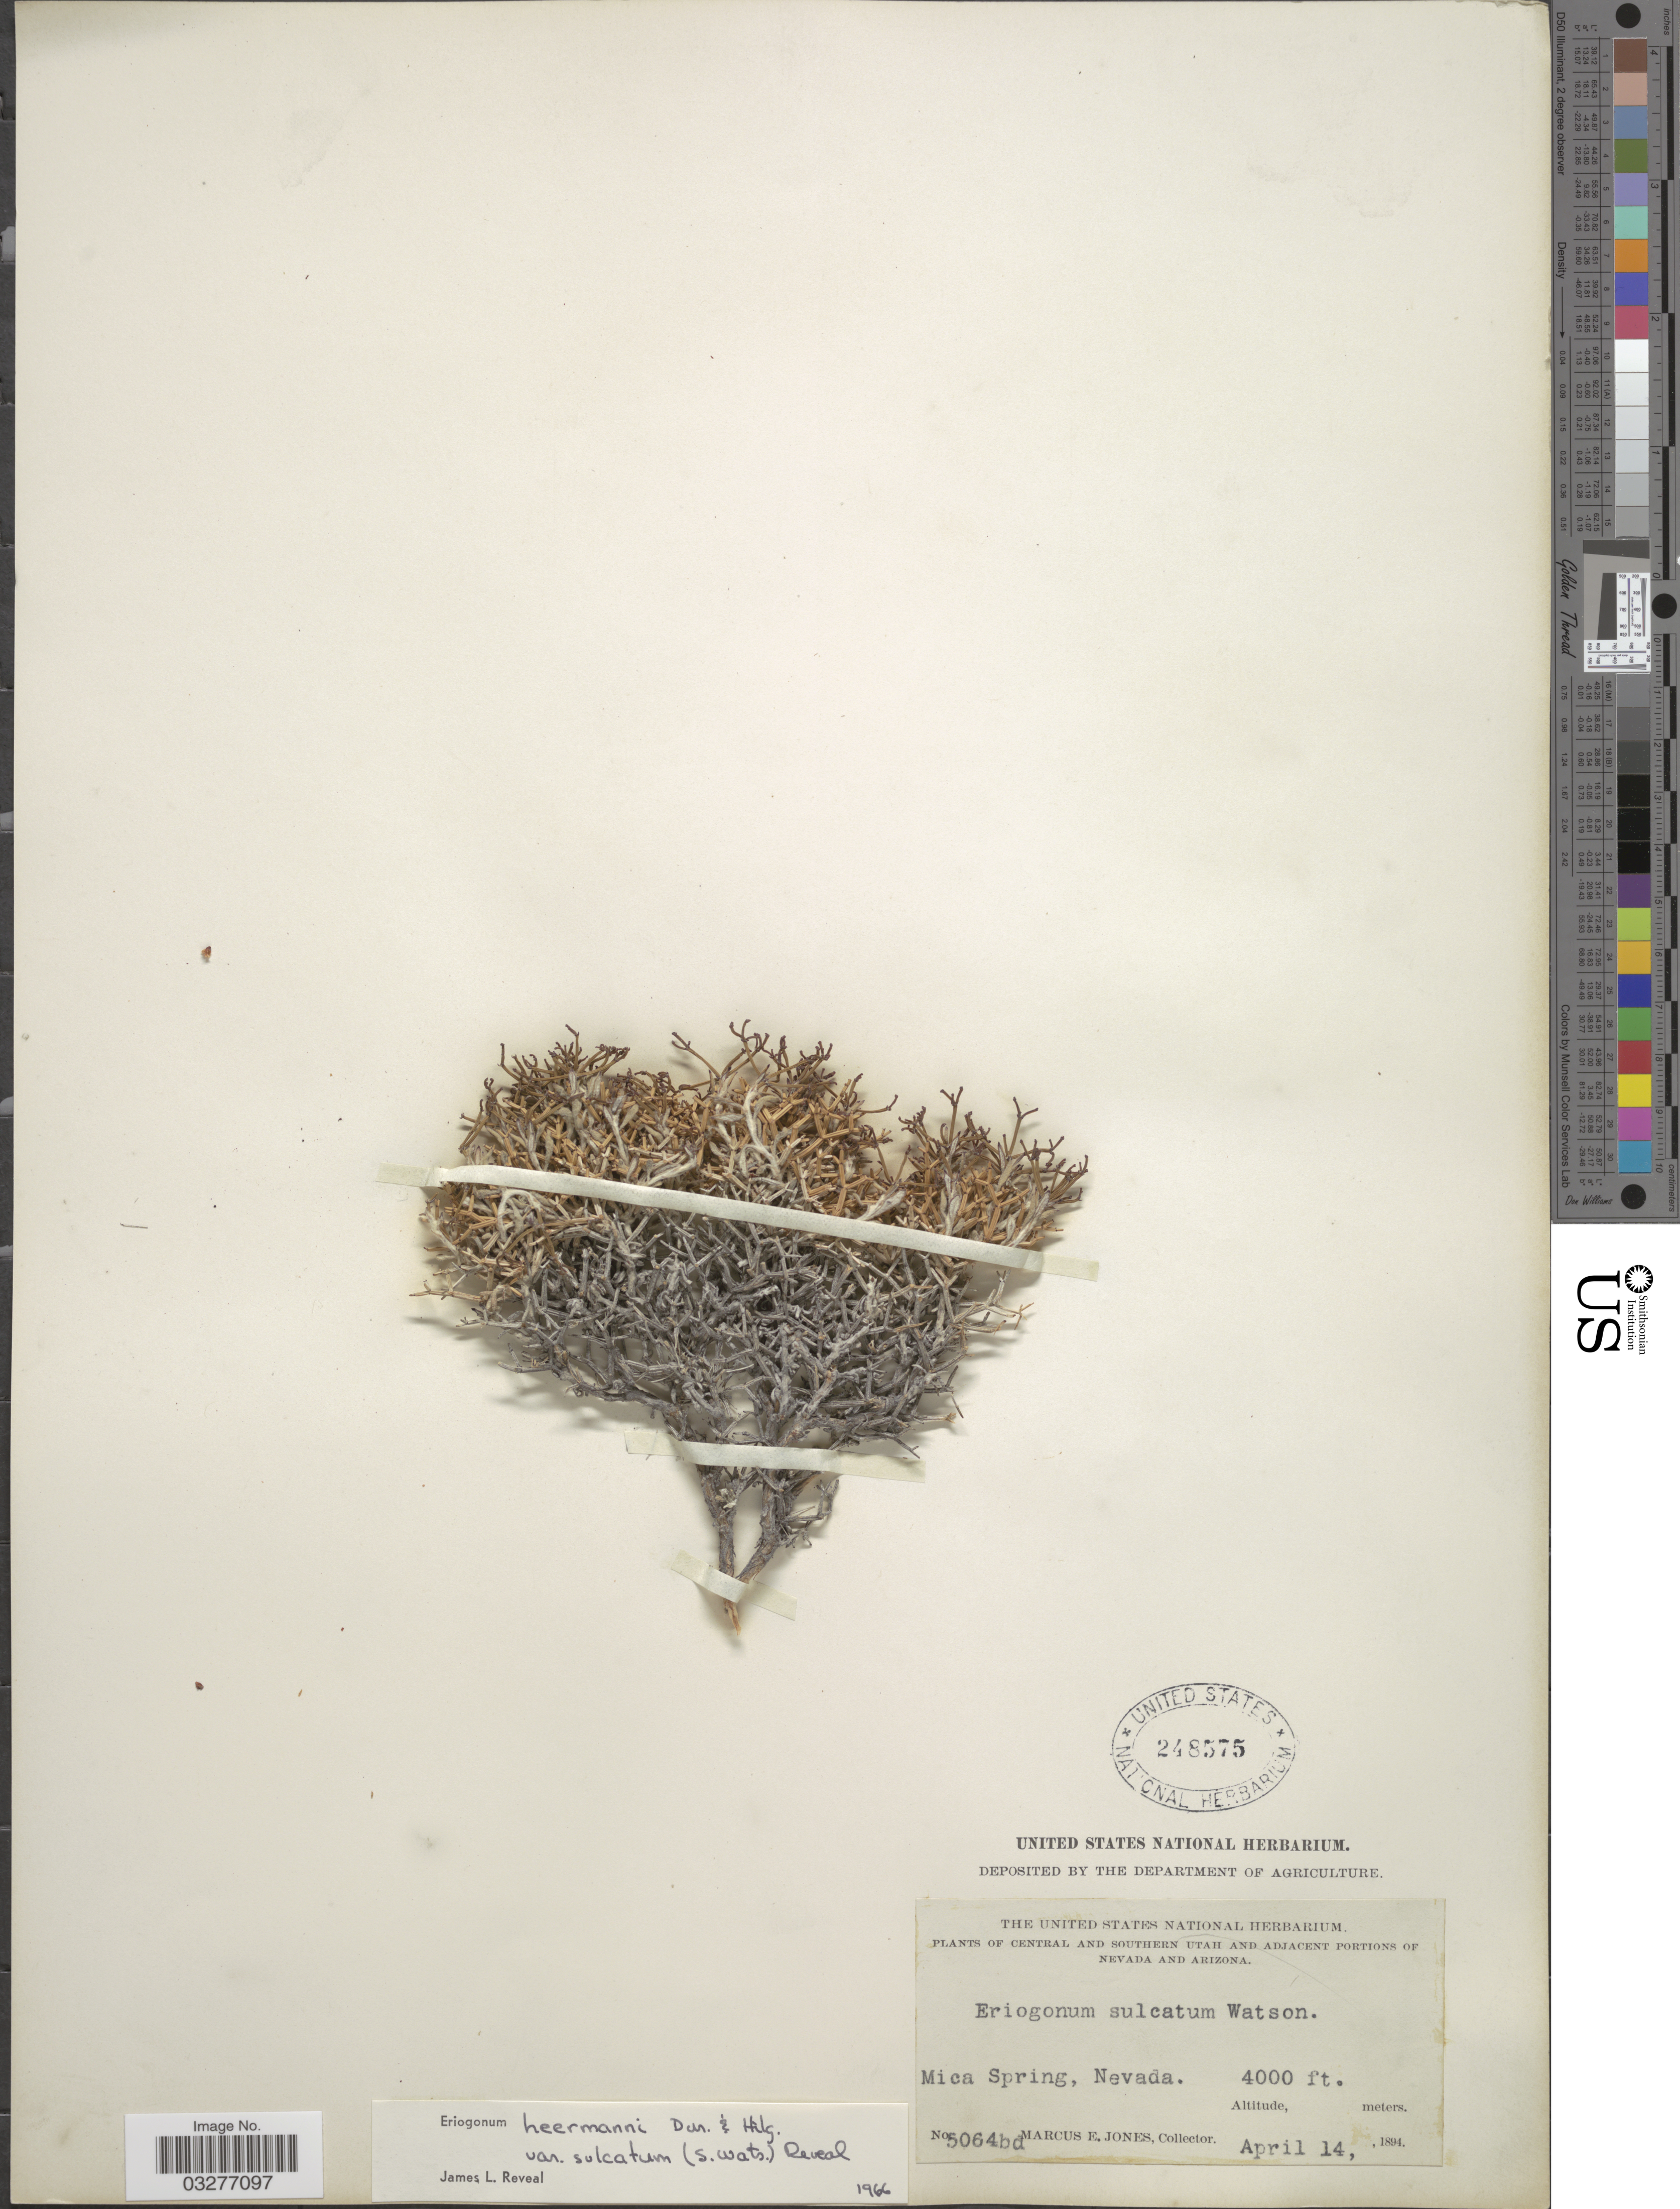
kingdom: Plantae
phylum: Tracheophyta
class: Magnoliopsida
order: Caryophyllales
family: Polygonaceae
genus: Eriogonum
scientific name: Eriogonum heermannii var. sulcatum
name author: (S. Watson) Munz & Reveal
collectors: M. E. Jones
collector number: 50645bd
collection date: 1894-04-14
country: United States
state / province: Nevada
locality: Mica Spring.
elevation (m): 1219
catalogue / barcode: US 248575